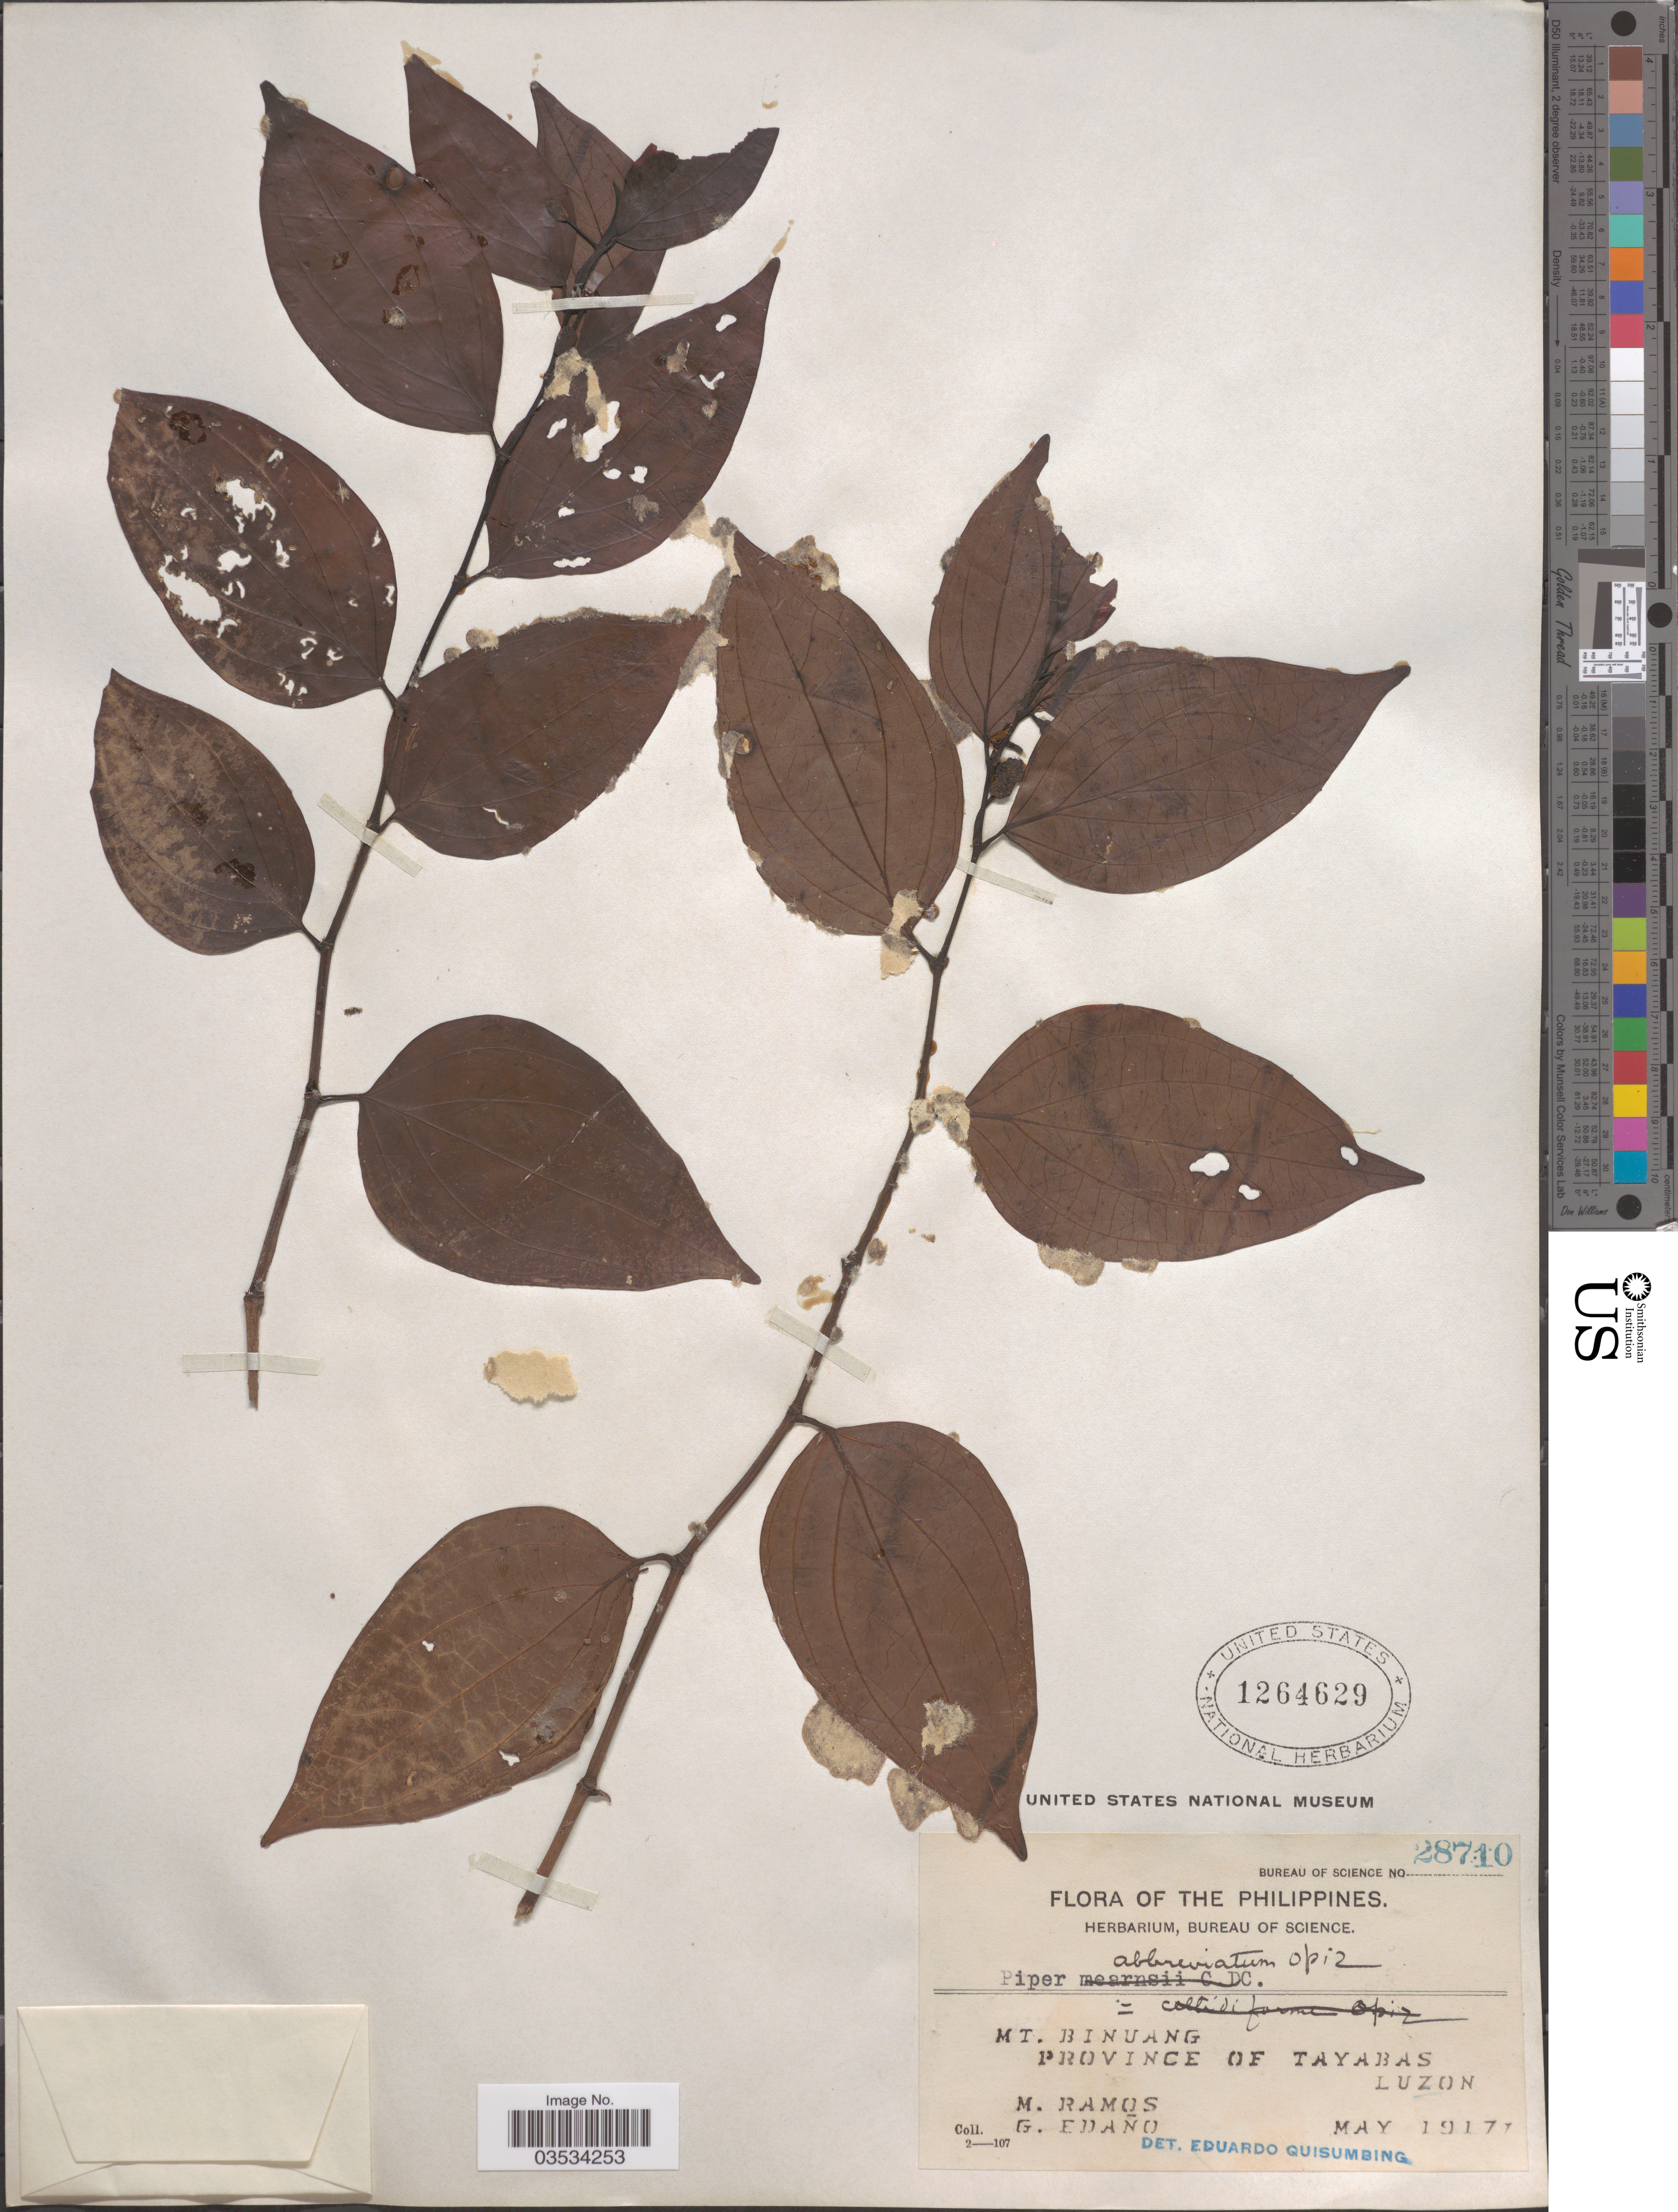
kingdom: Plantae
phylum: Tracheophyta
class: Magnoliopsida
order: Piperales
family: Piperaceae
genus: Piper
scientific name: Piper abbreviatum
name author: Opiz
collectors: M. Ramos & G. Edaño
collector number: Bureau of Science 28710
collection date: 1917-05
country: Philippines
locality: Mt. Binuang. Province of Tayabas. Luzon.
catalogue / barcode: US 1264629